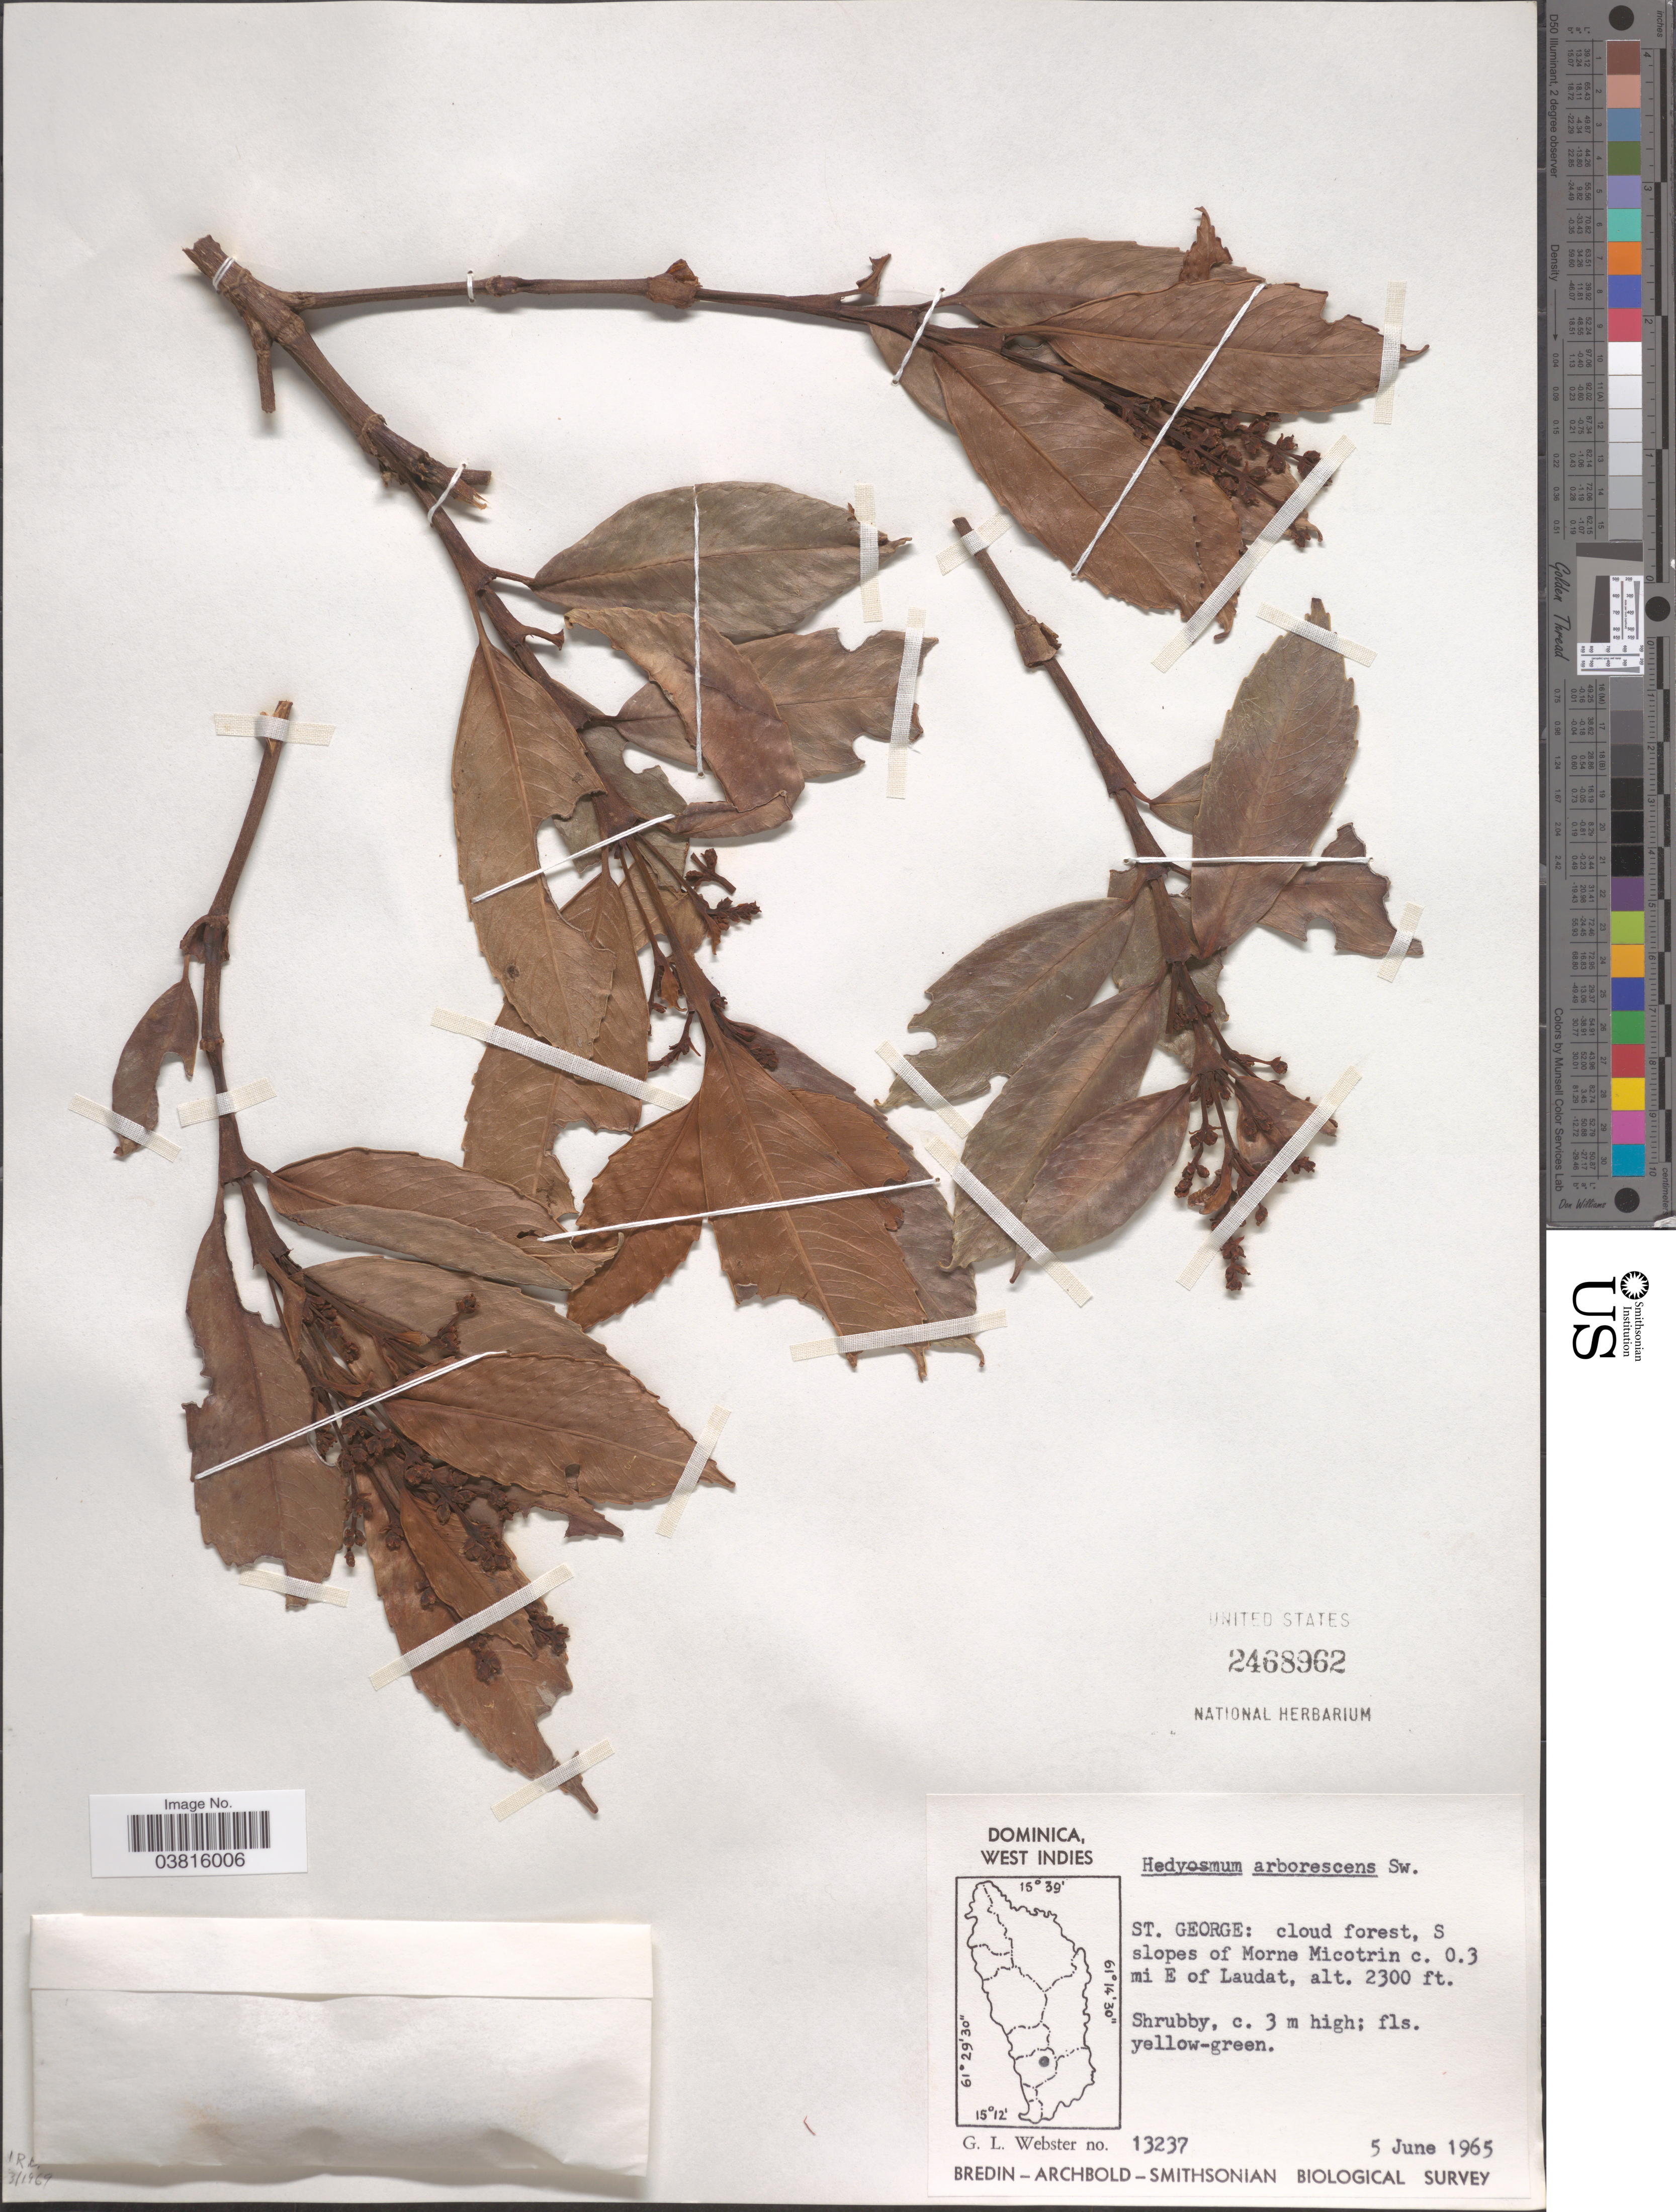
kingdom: Plantae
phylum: Tracheophyta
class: Magnoliopsida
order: Chloranthales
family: Chloranthaceae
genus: Hedyosmum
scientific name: Hedyosmum arborescens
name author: Sw.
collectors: G. L. Webster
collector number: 13237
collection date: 1965-06-05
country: Dominica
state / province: St. George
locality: Cloud forest, S slopes of Morne Micotrin c. 0.3 mi E of Laudat.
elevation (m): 701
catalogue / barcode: US 2468962